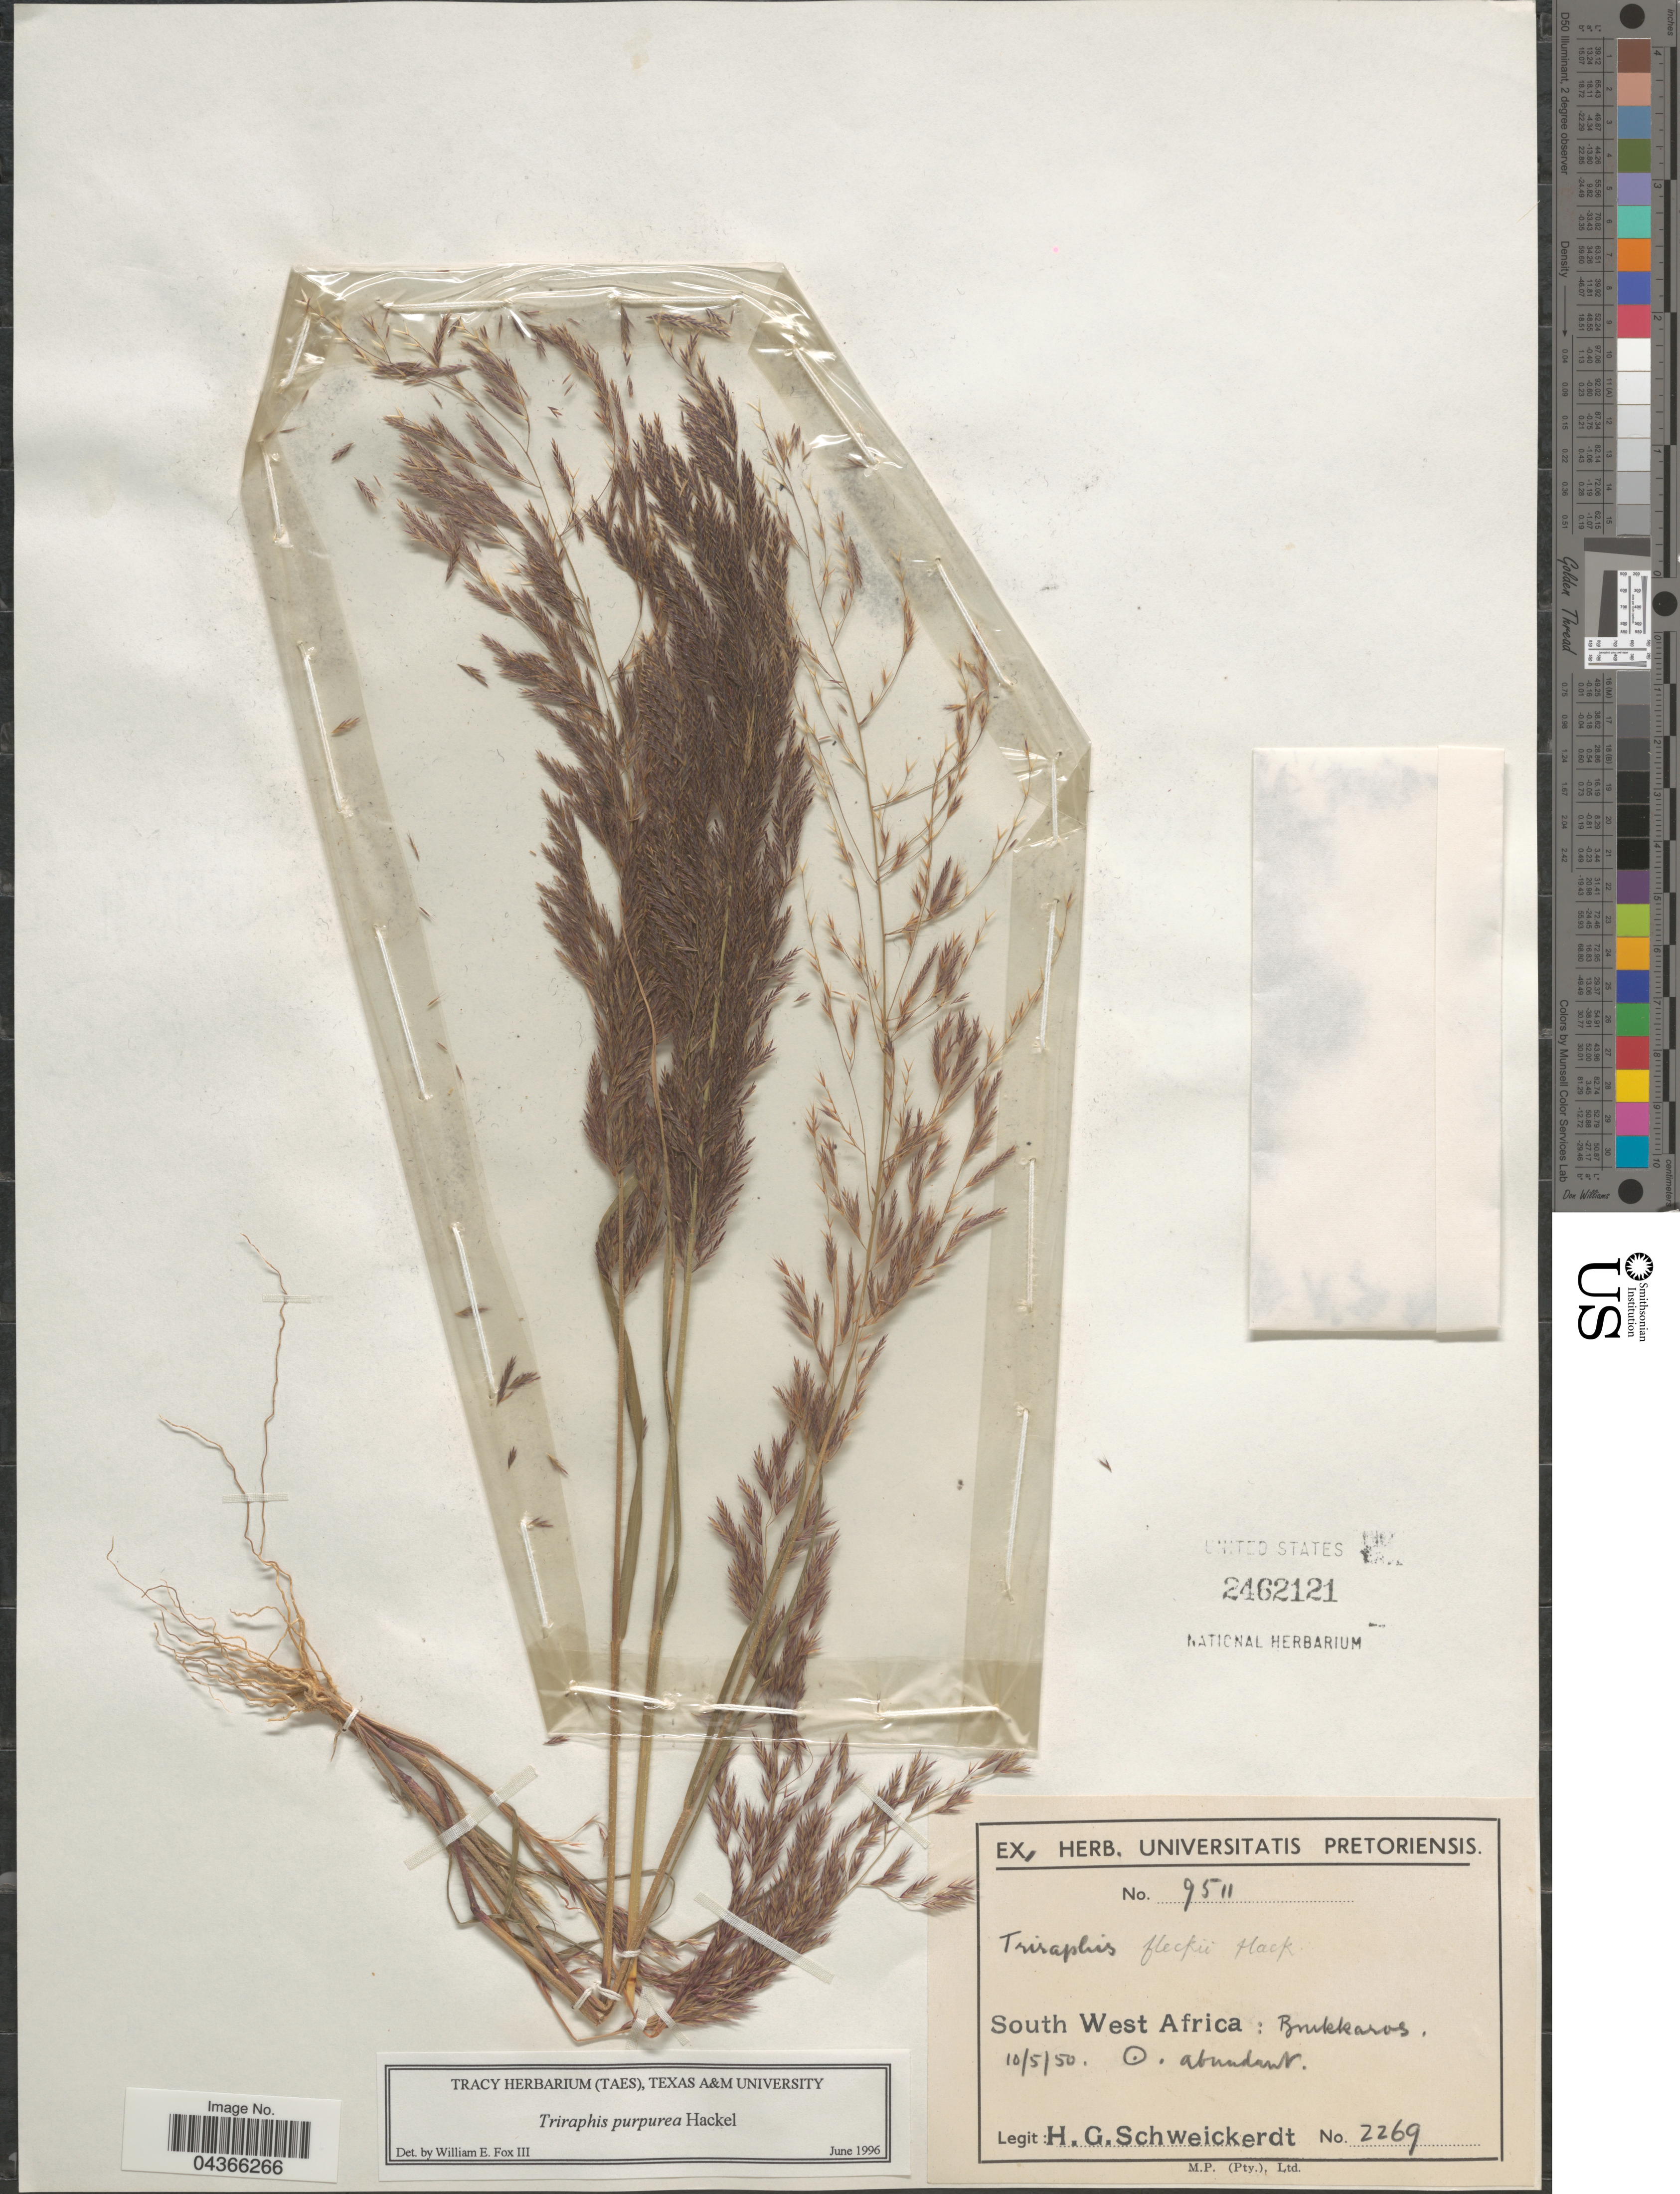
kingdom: Plantae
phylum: Tracheophyta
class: Liliopsida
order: Poales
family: Poaceae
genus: Triraphis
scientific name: Triraphis purpurea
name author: Hack.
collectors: H. Schweickerdt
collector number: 2269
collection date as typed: Transcribed d/m/y: 10/5/50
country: Namibia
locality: South West Africa : Brukkaros.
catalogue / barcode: US 2462121